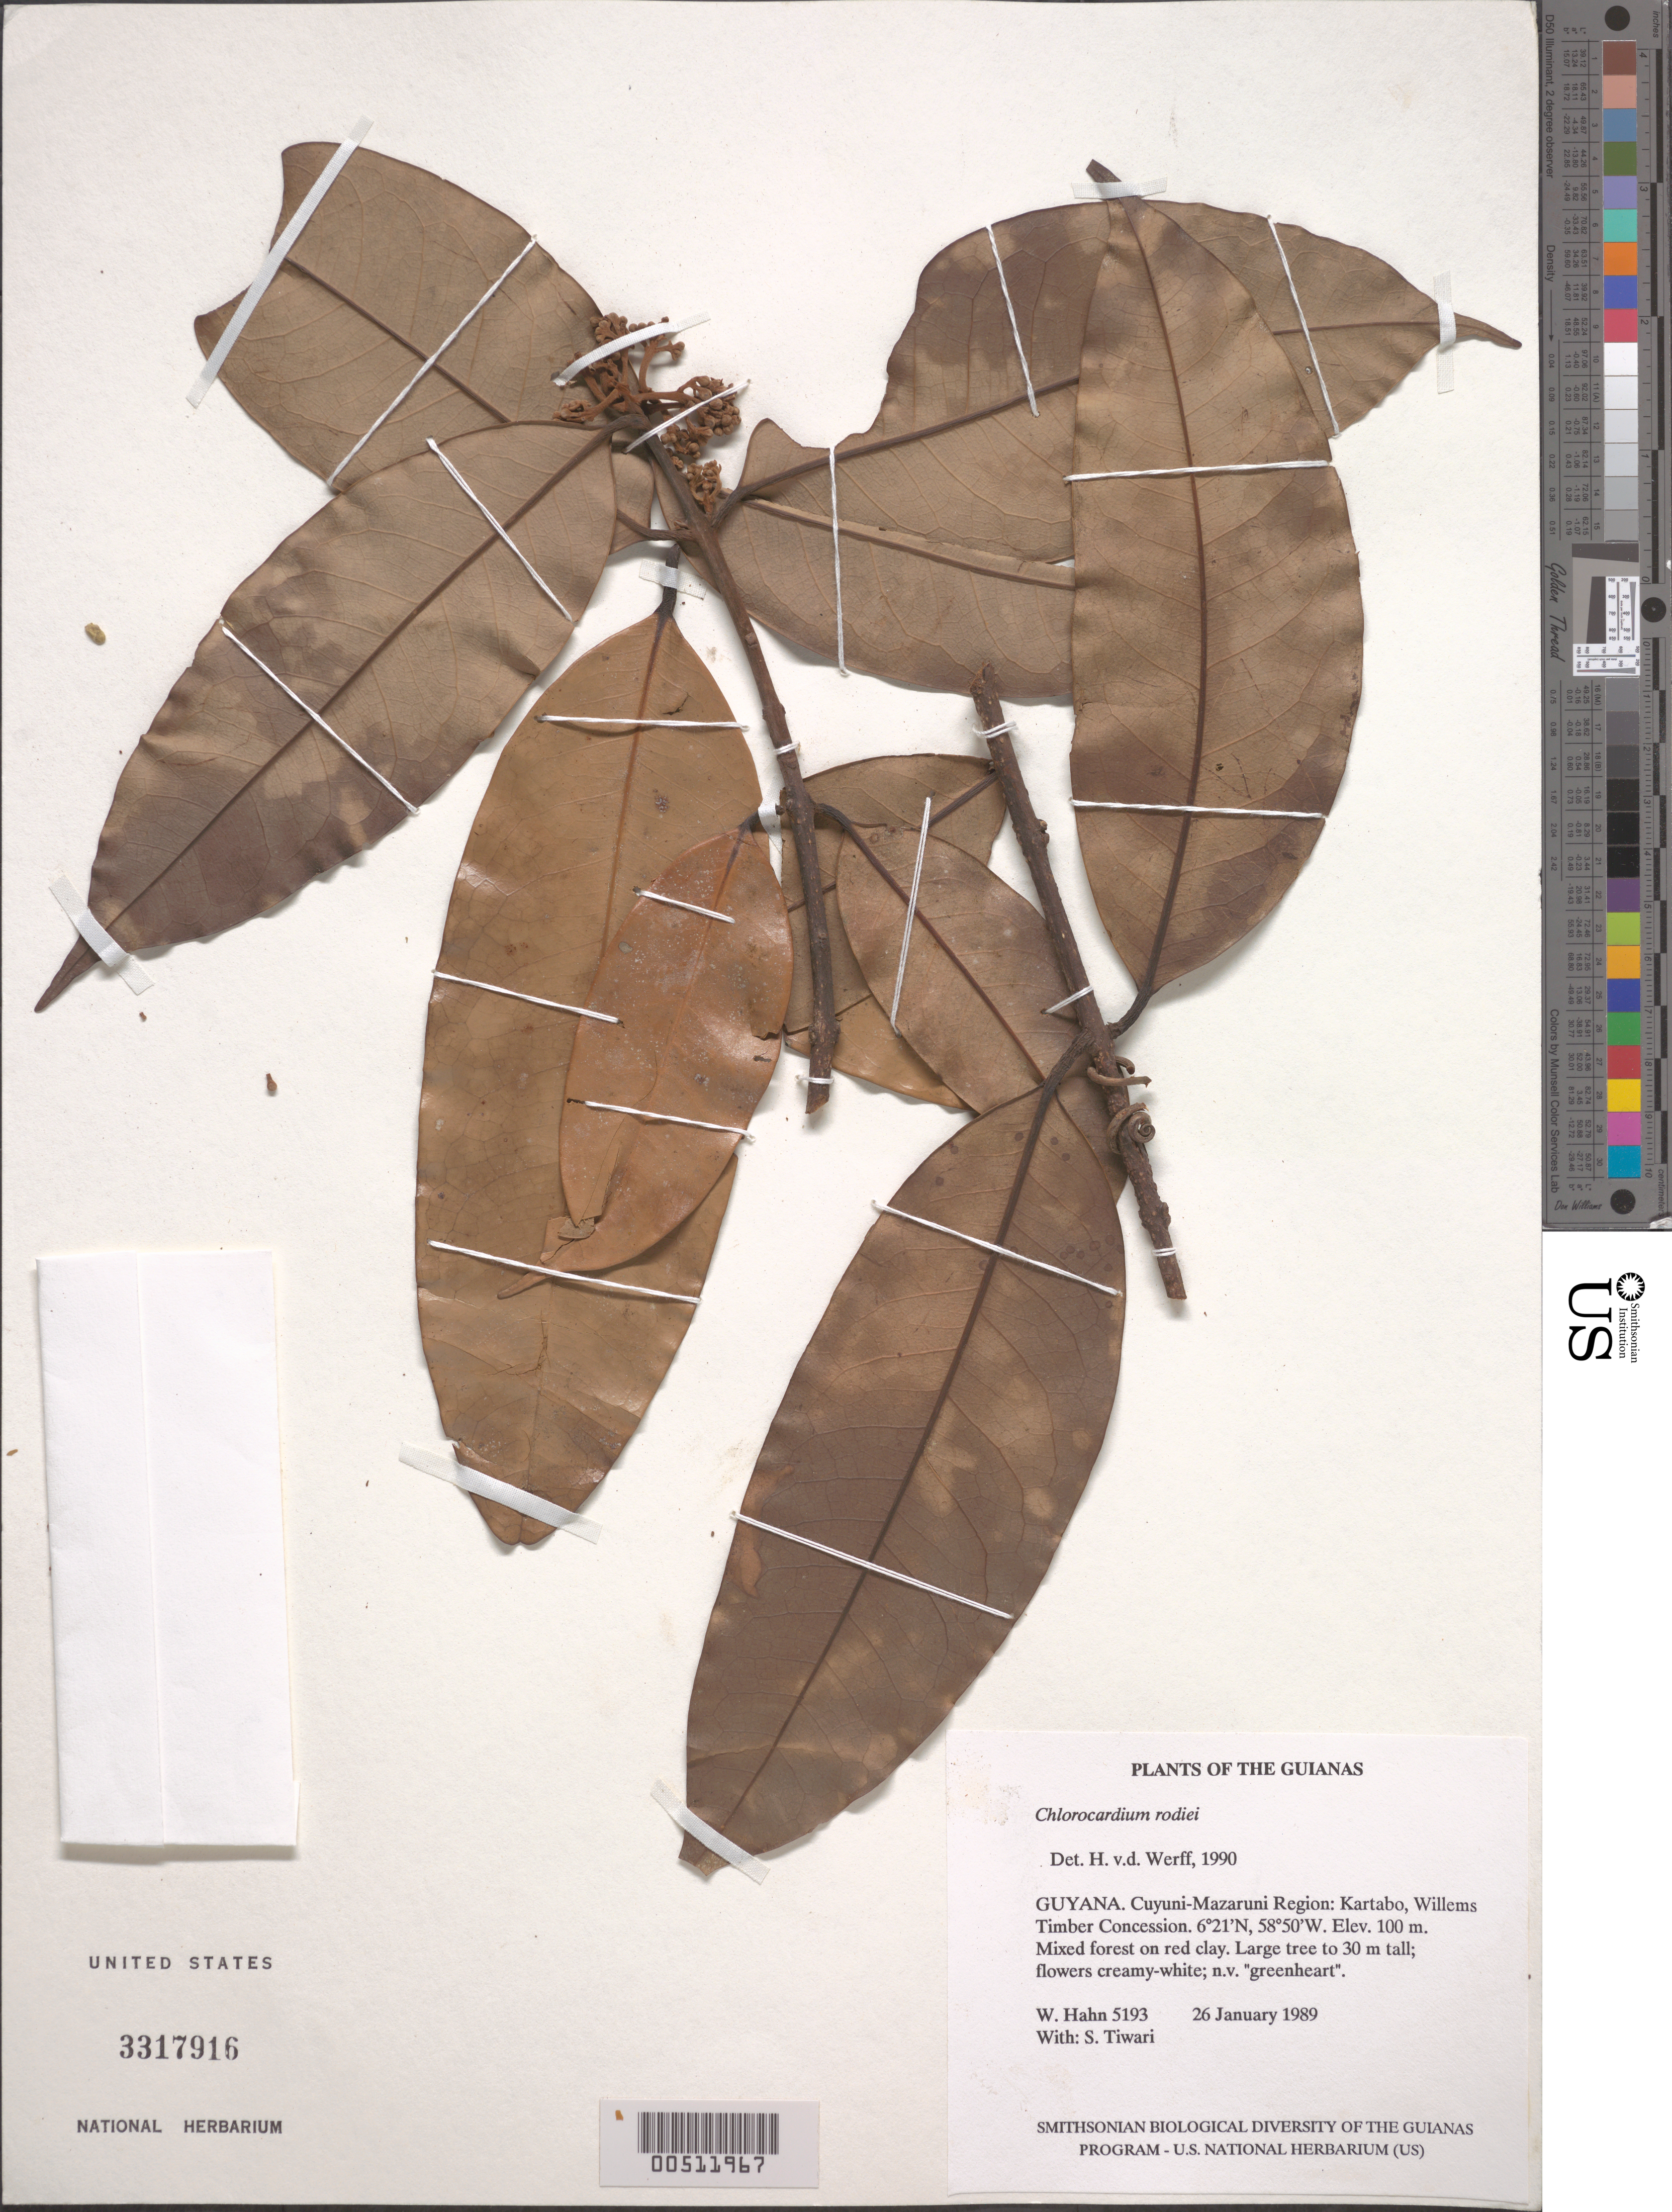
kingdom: Plantae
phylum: Tracheophyta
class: Magnoliopsida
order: Laurales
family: Lauraceae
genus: Chlorocardium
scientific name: Chlorocardium rodiei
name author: (R.H. Schomb.) Rohwer et al.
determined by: van der Werff, H., (MO), Missouri Botanical Garden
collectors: W. Hahn & S. Tiwari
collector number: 5193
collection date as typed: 26 January 1989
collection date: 1989-01-26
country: Guyana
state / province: Cuyuni-Mazaruni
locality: Kartabo, Willems Timber concession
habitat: Mixed forest on red clay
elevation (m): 100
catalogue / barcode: US 3317916